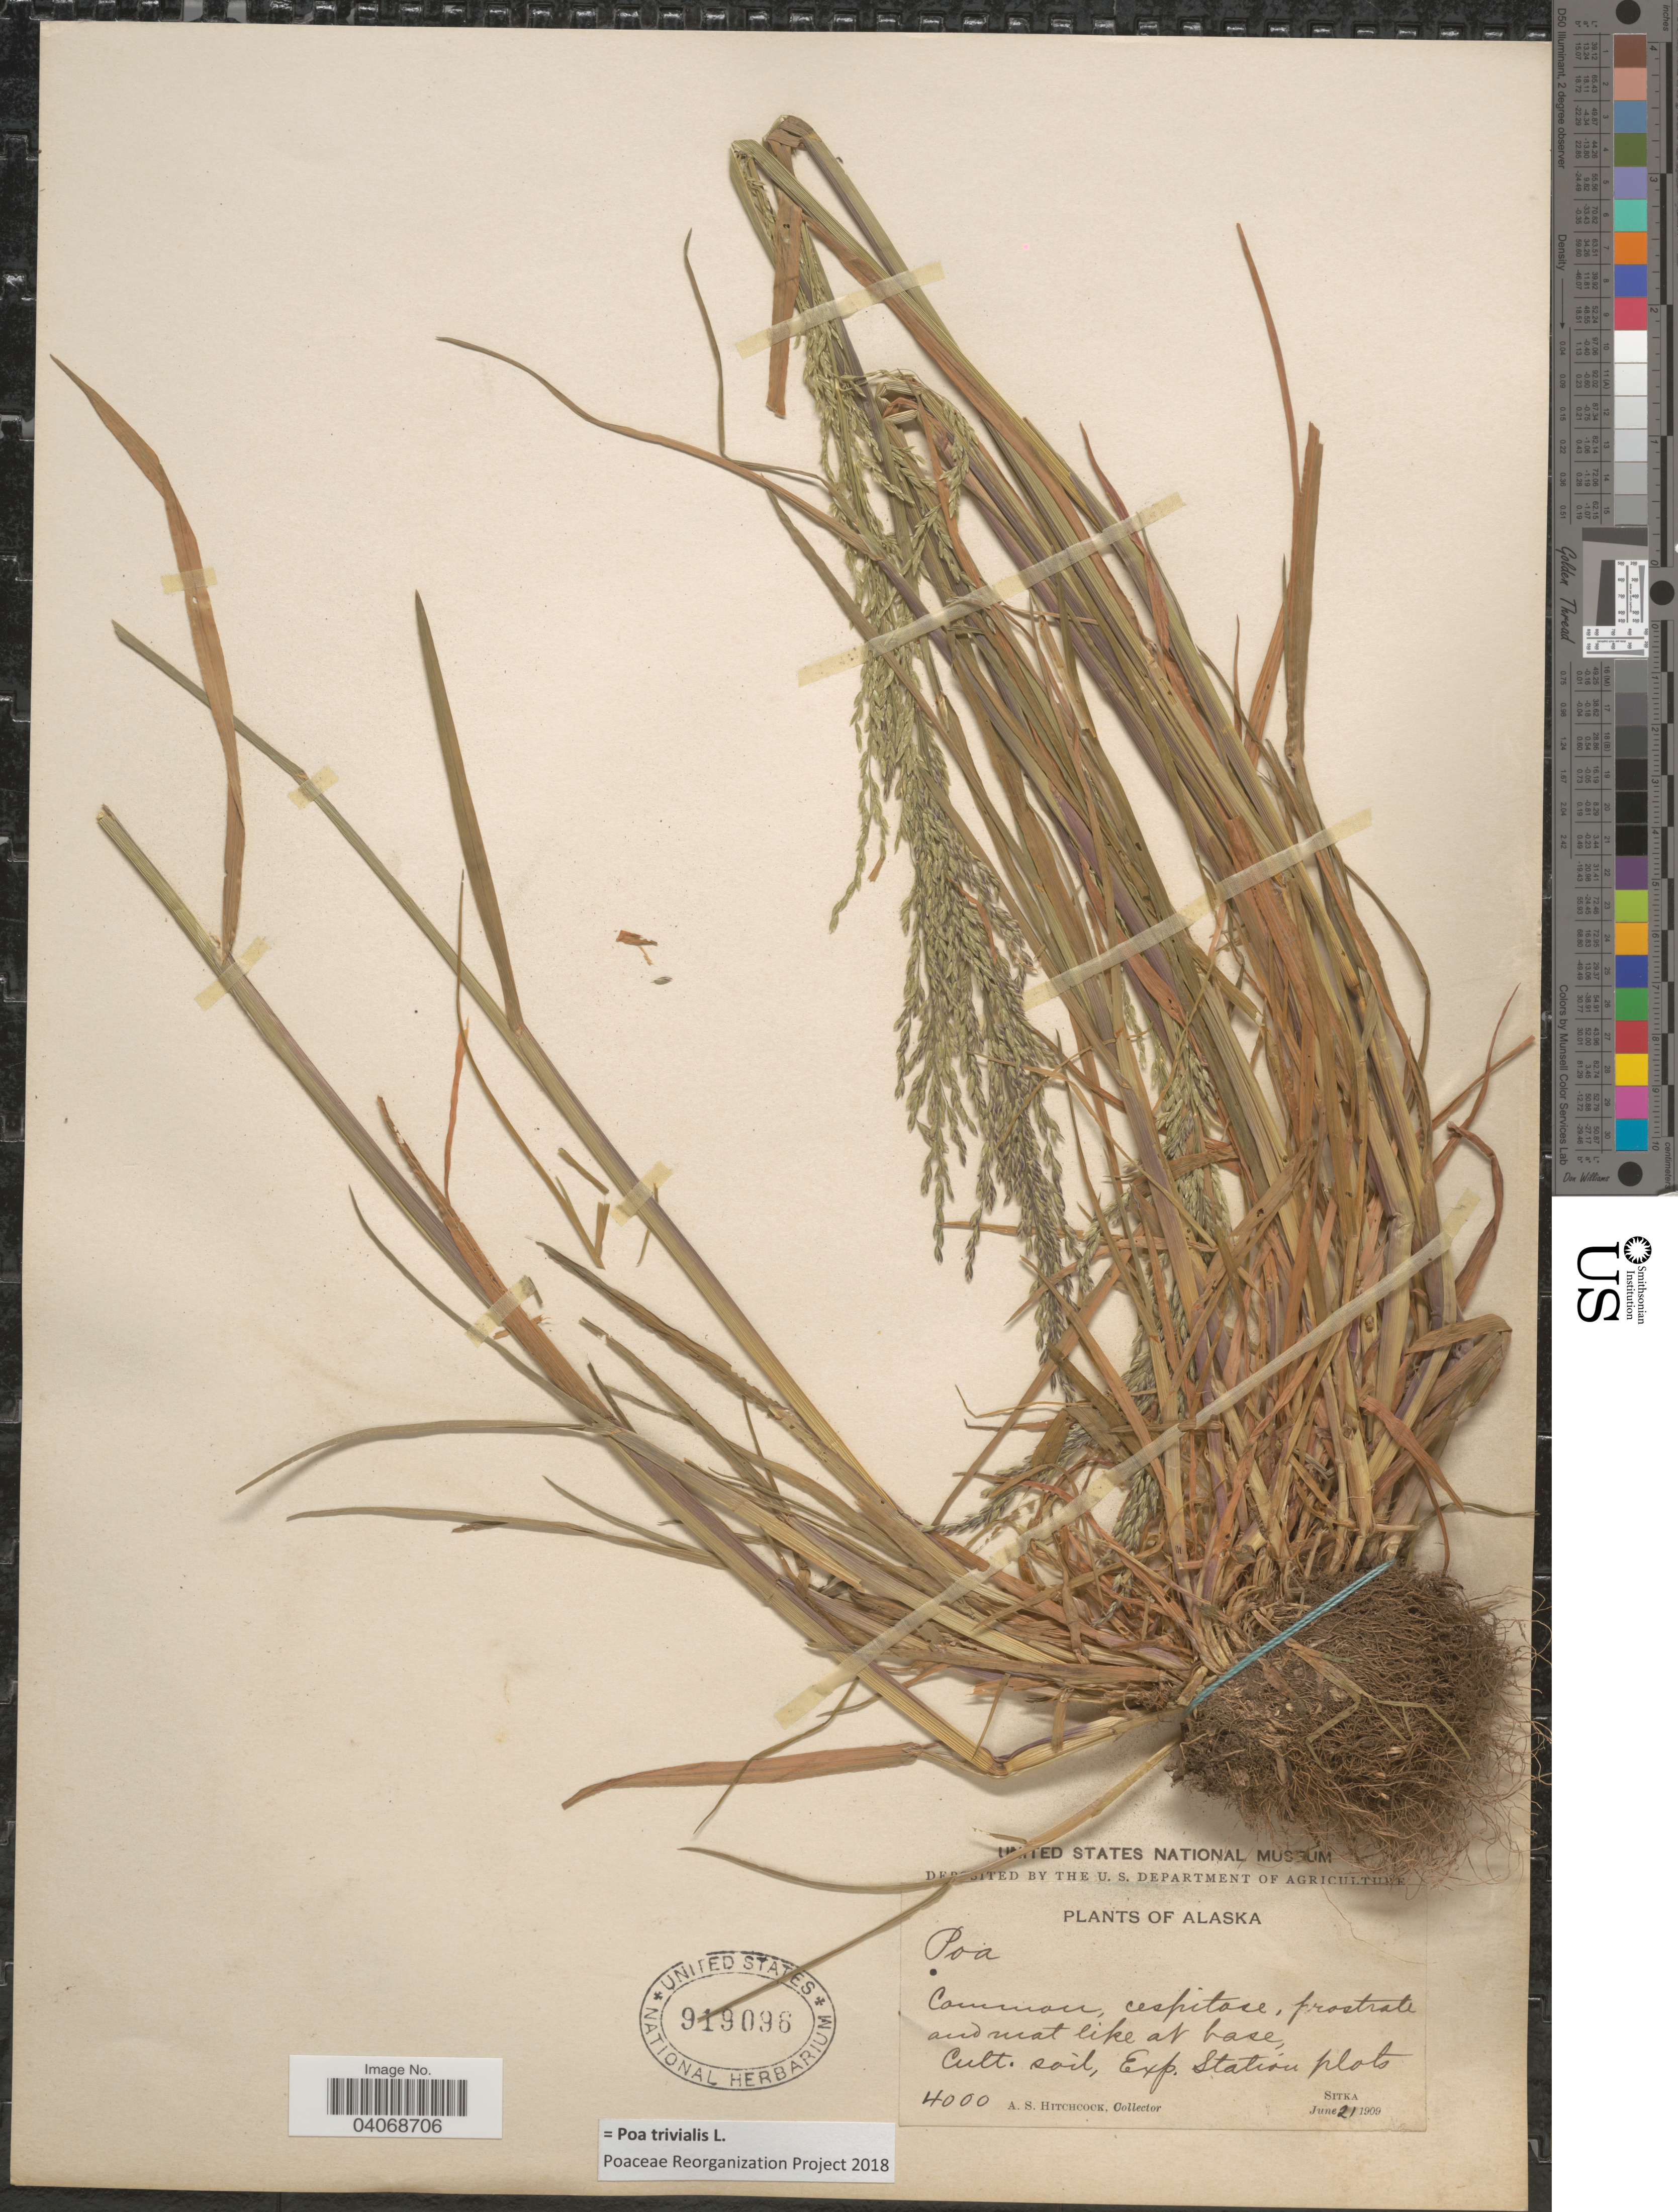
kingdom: Plantae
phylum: Tracheophyta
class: Liliopsida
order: Poales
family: Poaceae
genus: Poa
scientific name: Poa trivialis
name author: L.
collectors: A. S. Hitchcock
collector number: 4000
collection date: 1909-06-21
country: United States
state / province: Alaska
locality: Common, cespitose, prostrate and mat like at base, Cult. soil, Exp. Station Plots. Sitka.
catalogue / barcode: US 919096